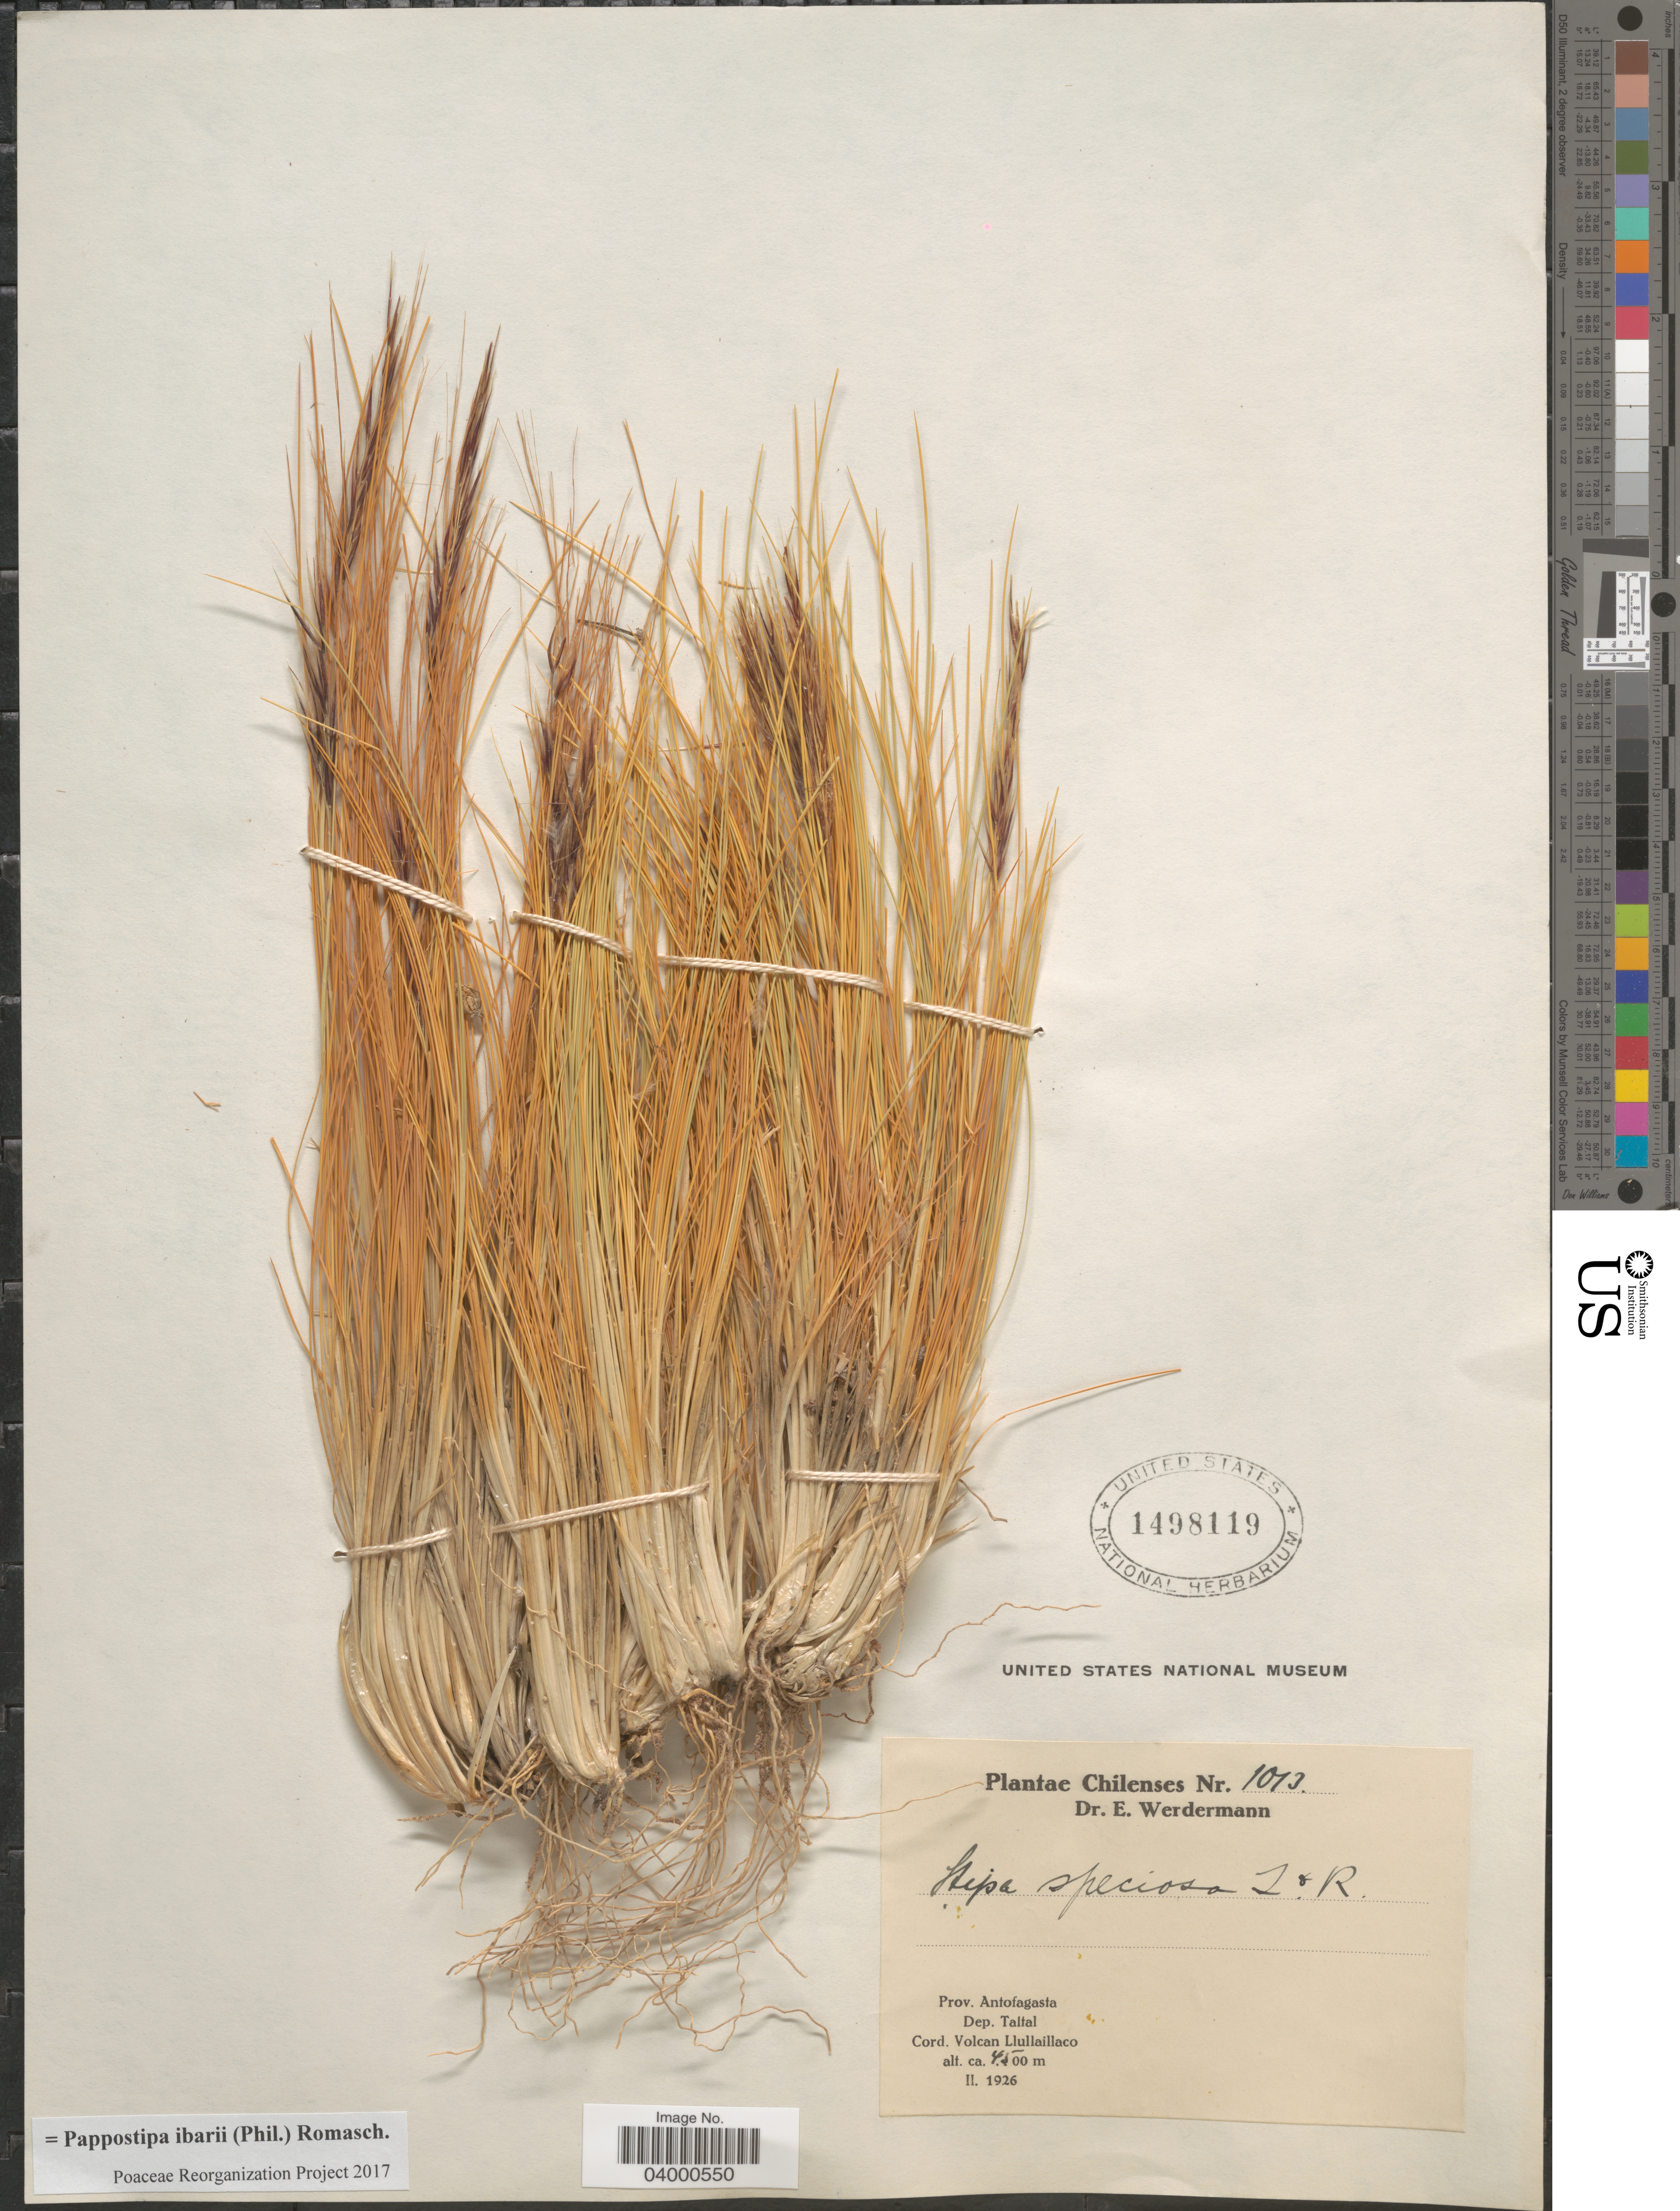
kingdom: Plantae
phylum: Tracheophyta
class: Liliopsida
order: Poales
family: Poaceae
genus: Pappostipa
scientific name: Pappostipa ibarii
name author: (Phil.) Romasch.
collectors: E. Werdermann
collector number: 1013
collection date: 1926-02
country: Chile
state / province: Antofagasta (II)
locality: Dep. Taltal. Cord. Volcan Llullaillaco.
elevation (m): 4500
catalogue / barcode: US 1498119